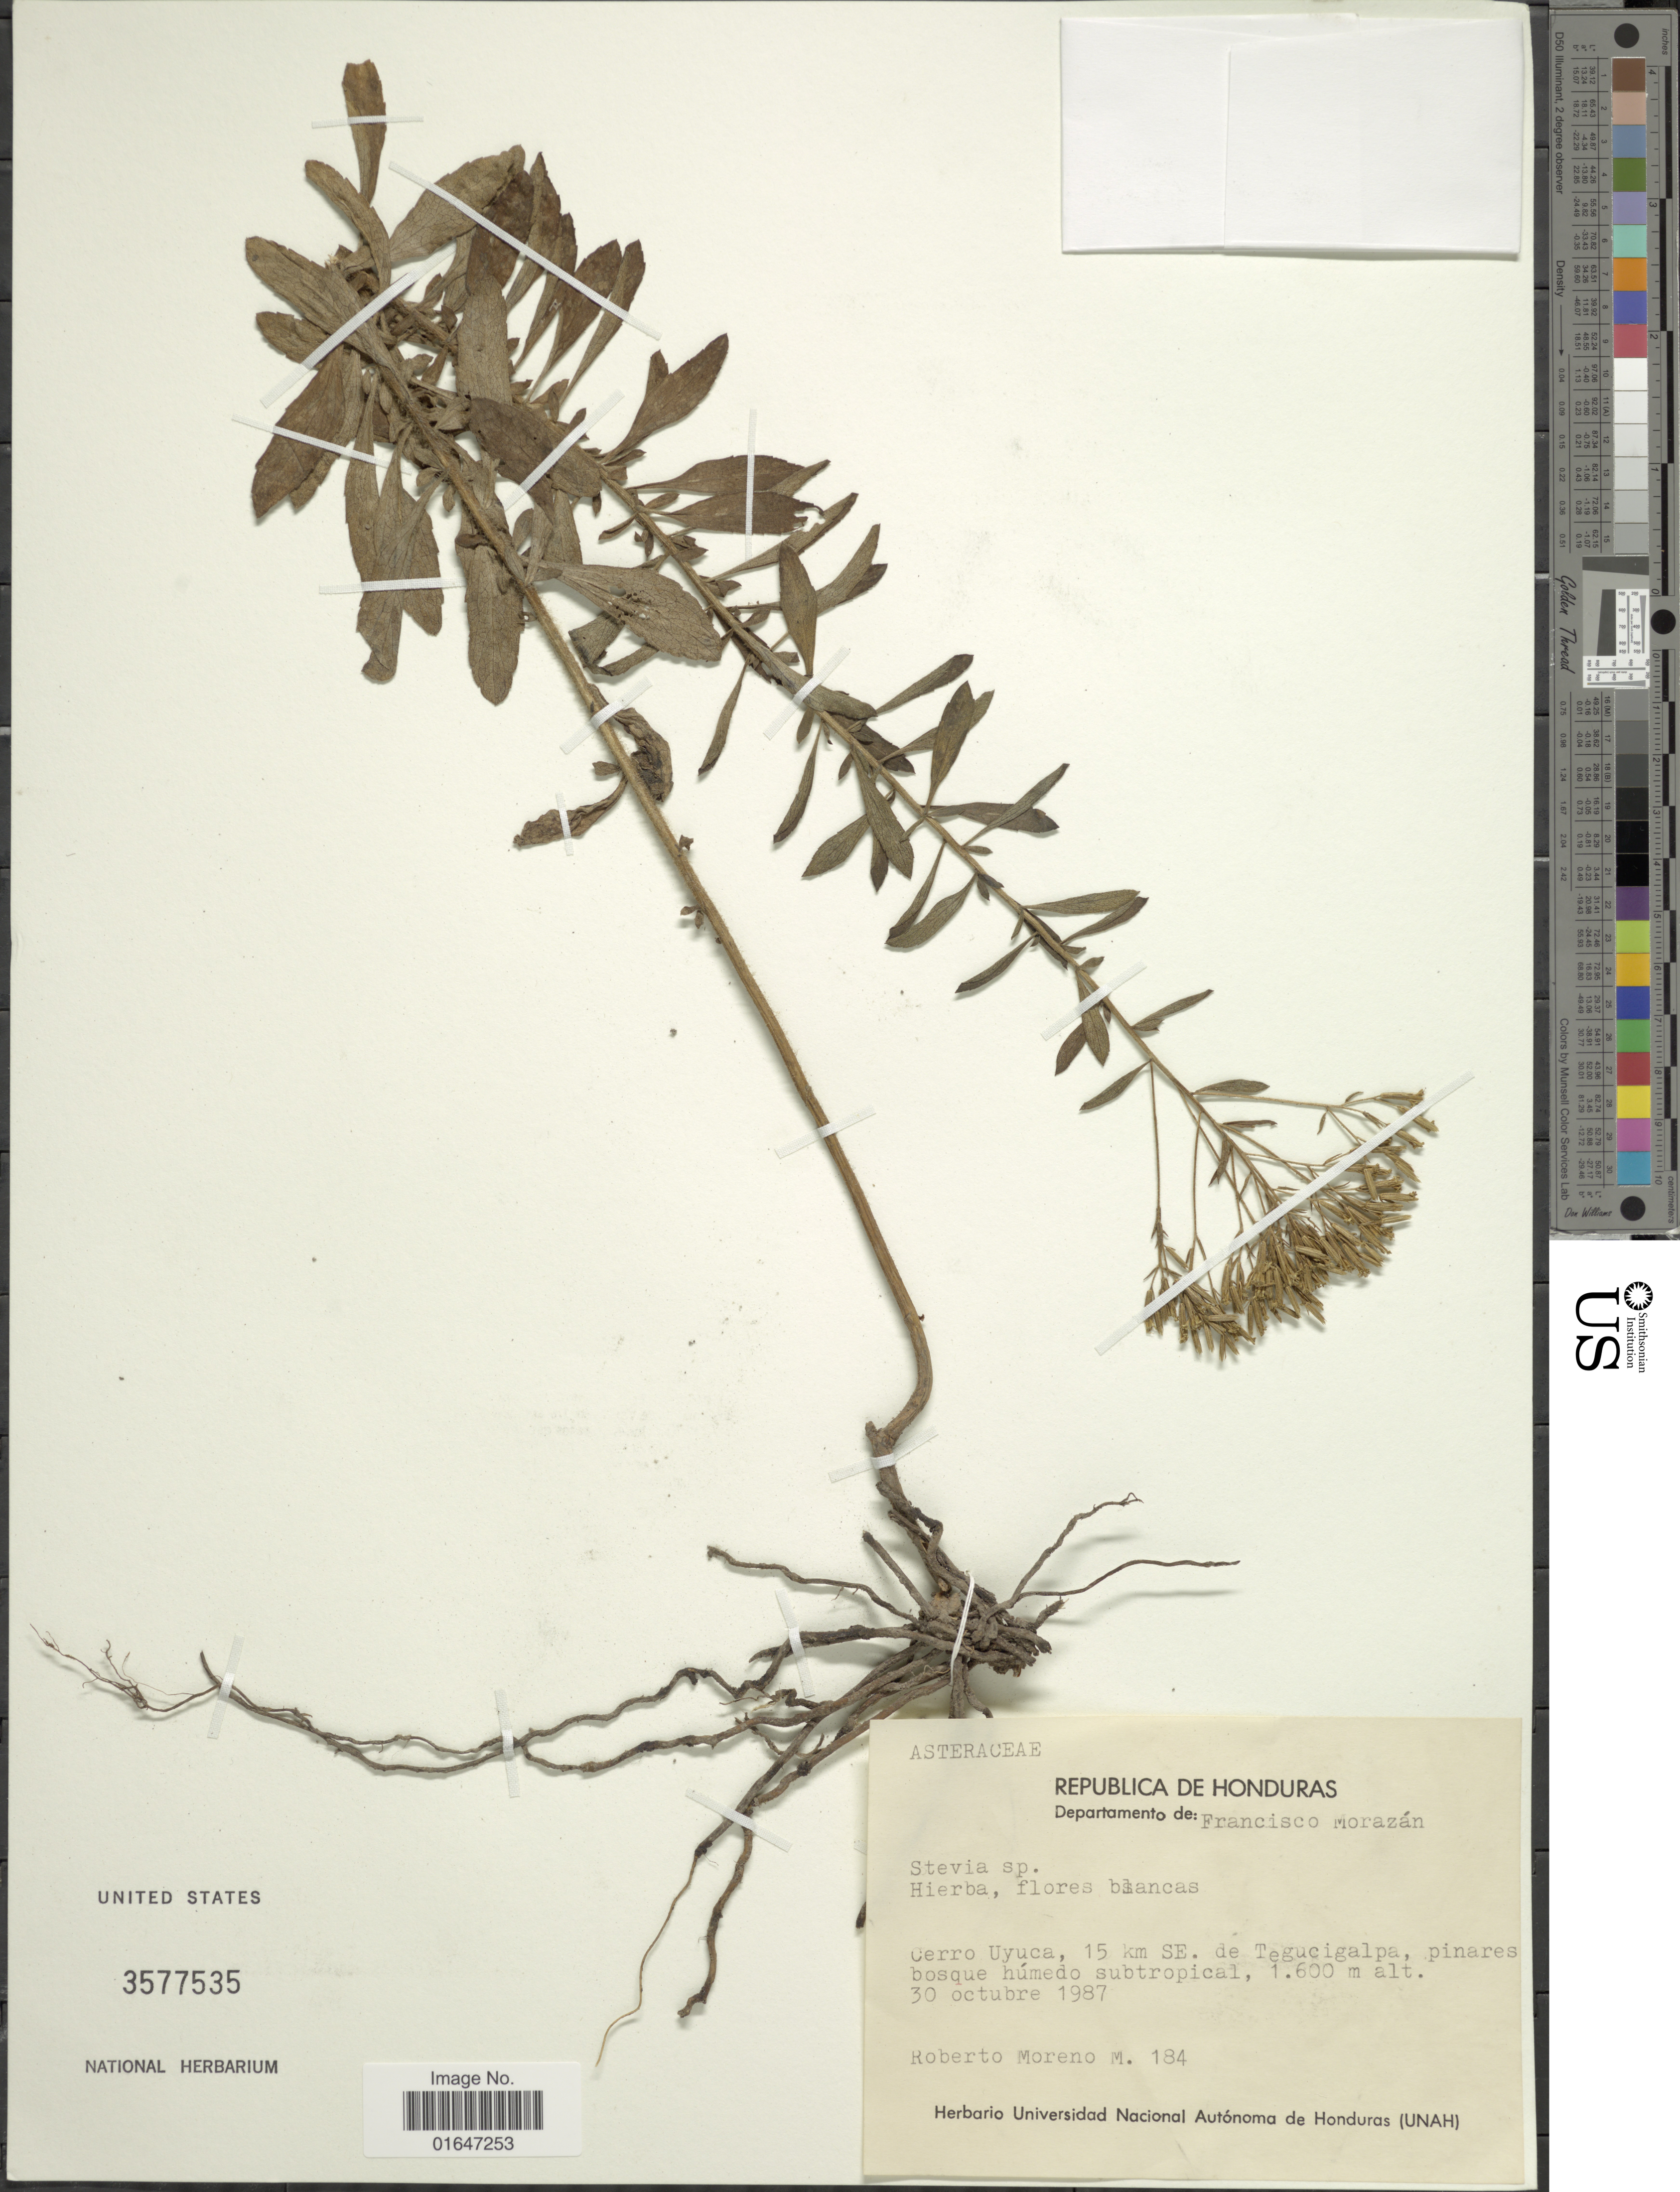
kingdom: Plantae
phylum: Tracheophyta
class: Magnoliopsida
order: Asterales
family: Asteraceae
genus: Stevia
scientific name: Stevia serrata var. arguta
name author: B.L. Rob.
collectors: R. Moreno M.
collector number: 184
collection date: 1987-10-30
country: Honduras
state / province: Fco. Morazán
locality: Cerro Uyuca, 15 km SE, De Tegucigalpa, Pinaers bosque humedo, subtropical.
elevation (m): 1600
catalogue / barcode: US 3577535